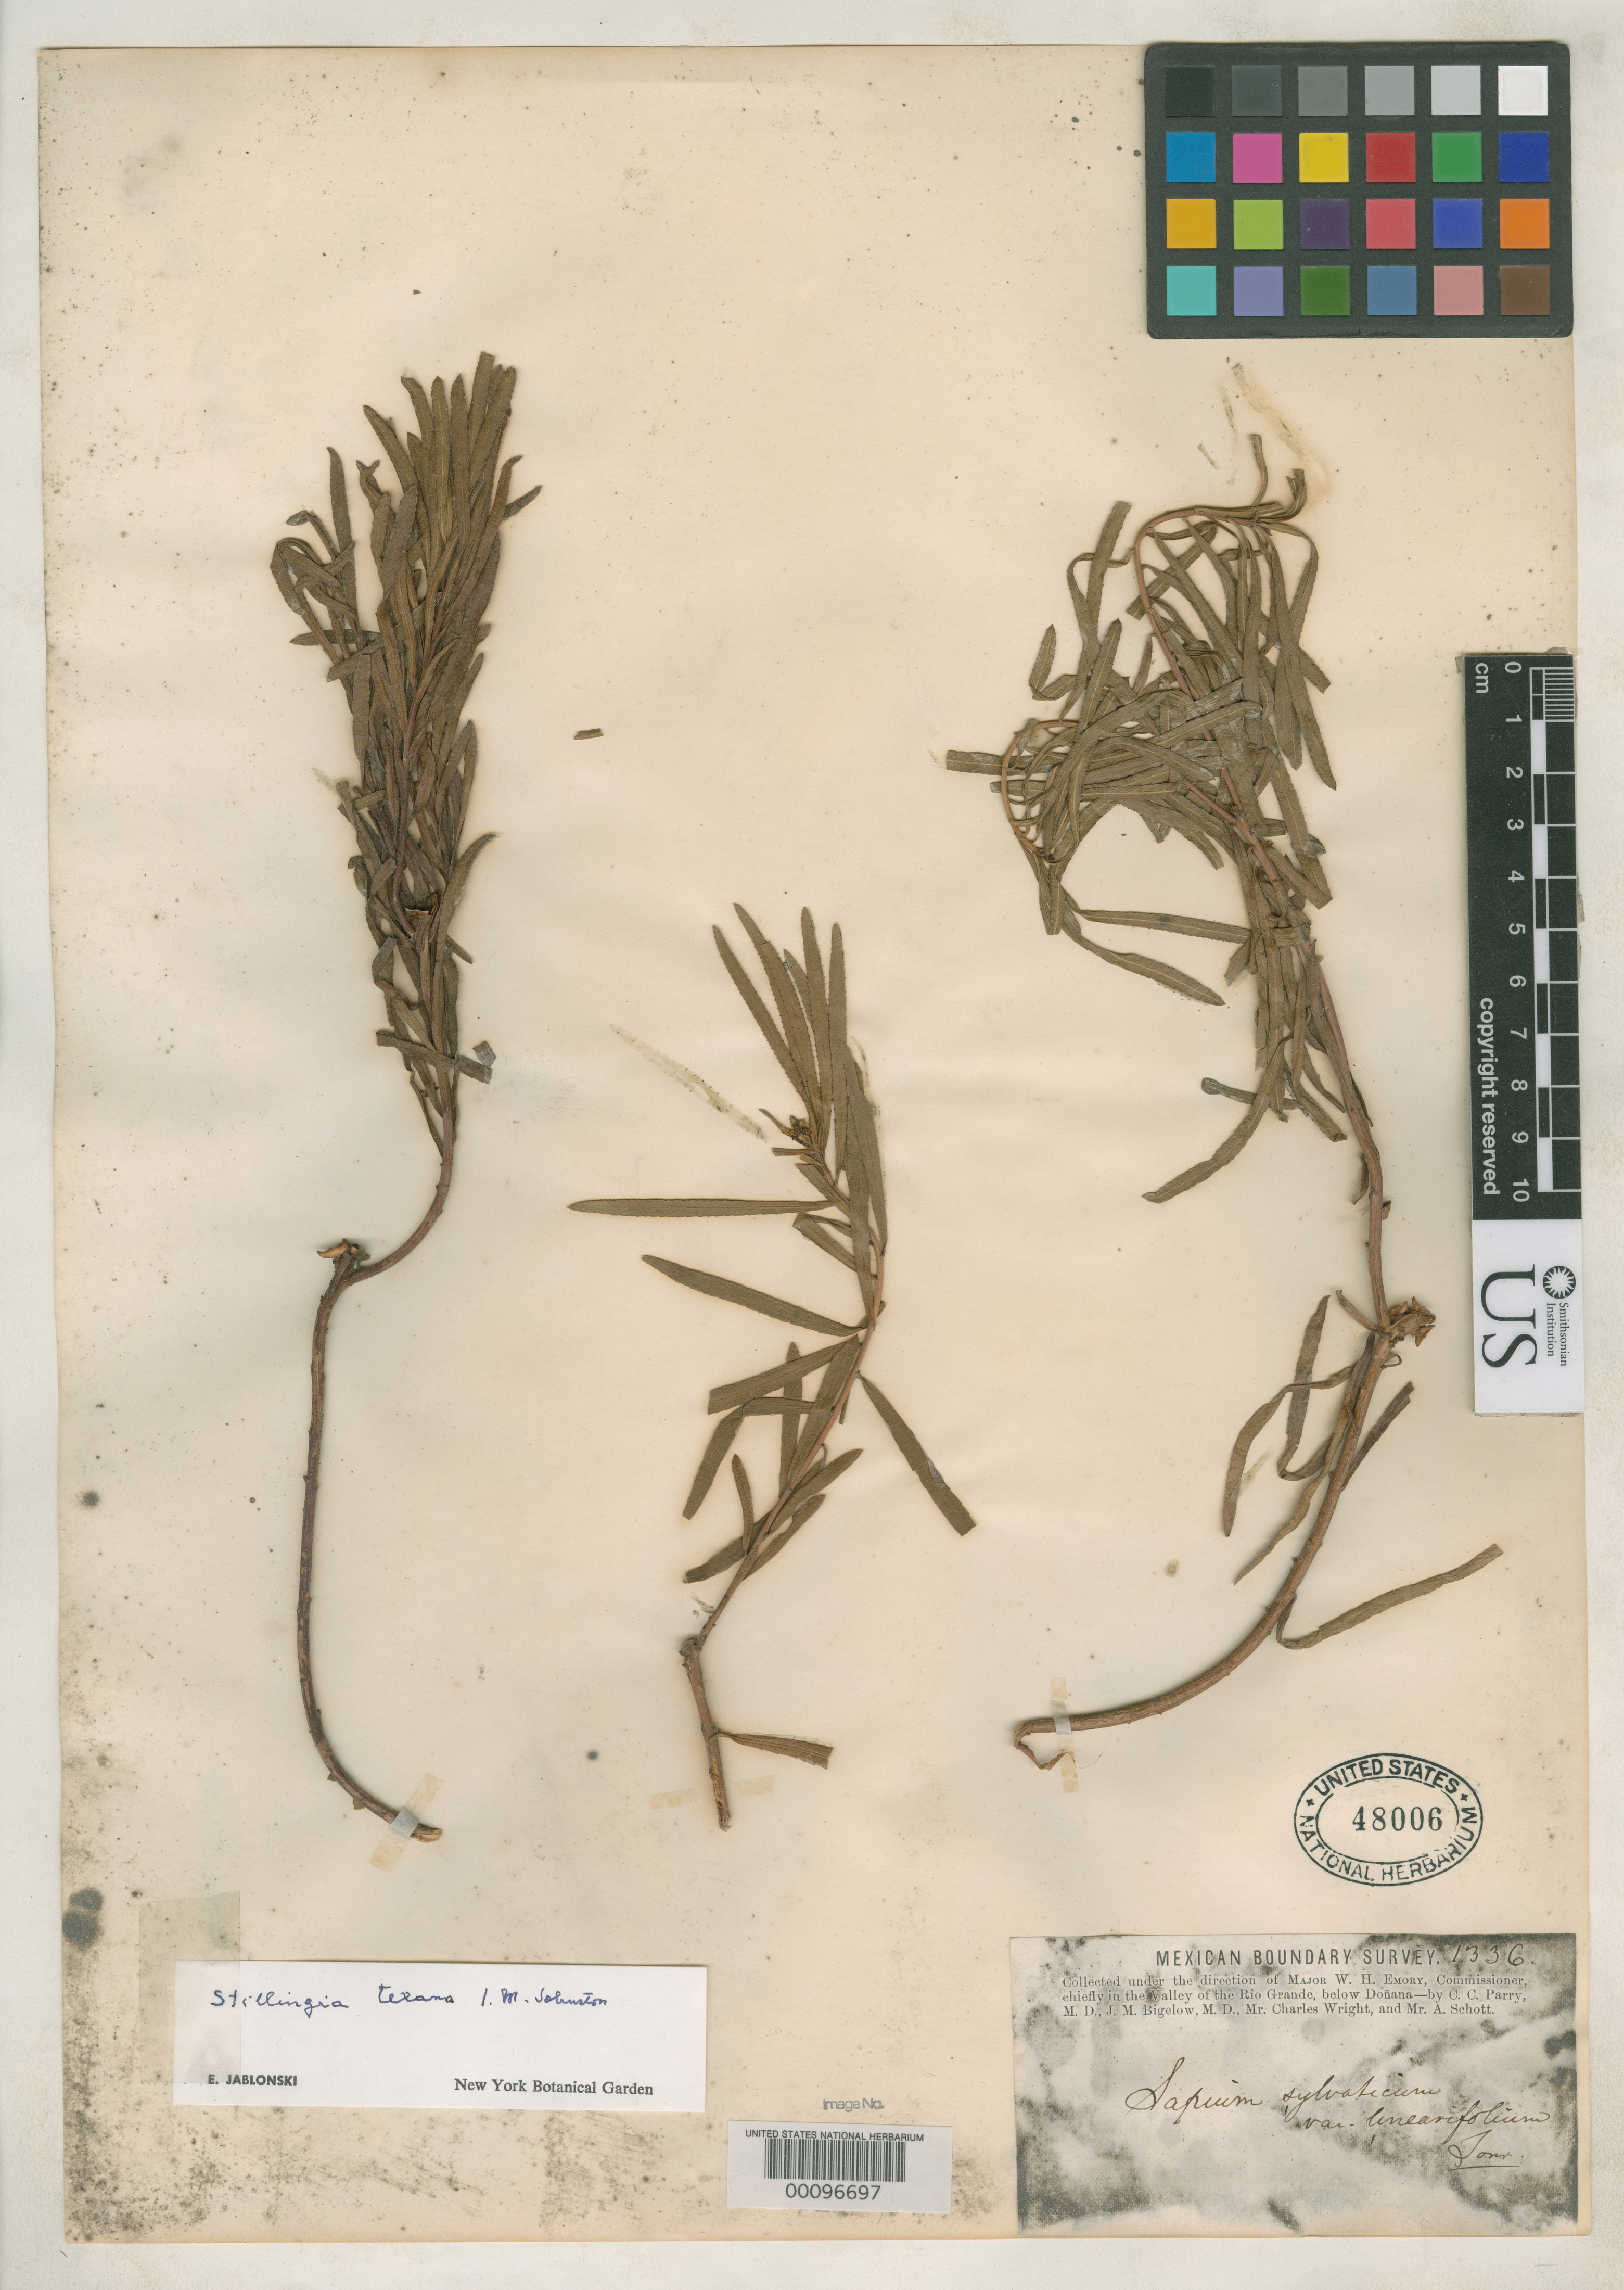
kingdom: Plantae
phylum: Tracheophyta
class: Magnoliopsida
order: Malpighiales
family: Euphorbiaceae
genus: Sapium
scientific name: Sapium sylvaticum var. linearifolium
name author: Torr. in Emory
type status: Syntype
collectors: J. M. Bigelow & A. C. V. Schott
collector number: Mex. Bound. Surv. 1336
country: United States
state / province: Texas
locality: San Pedro River, Rio Grande.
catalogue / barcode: US 48006